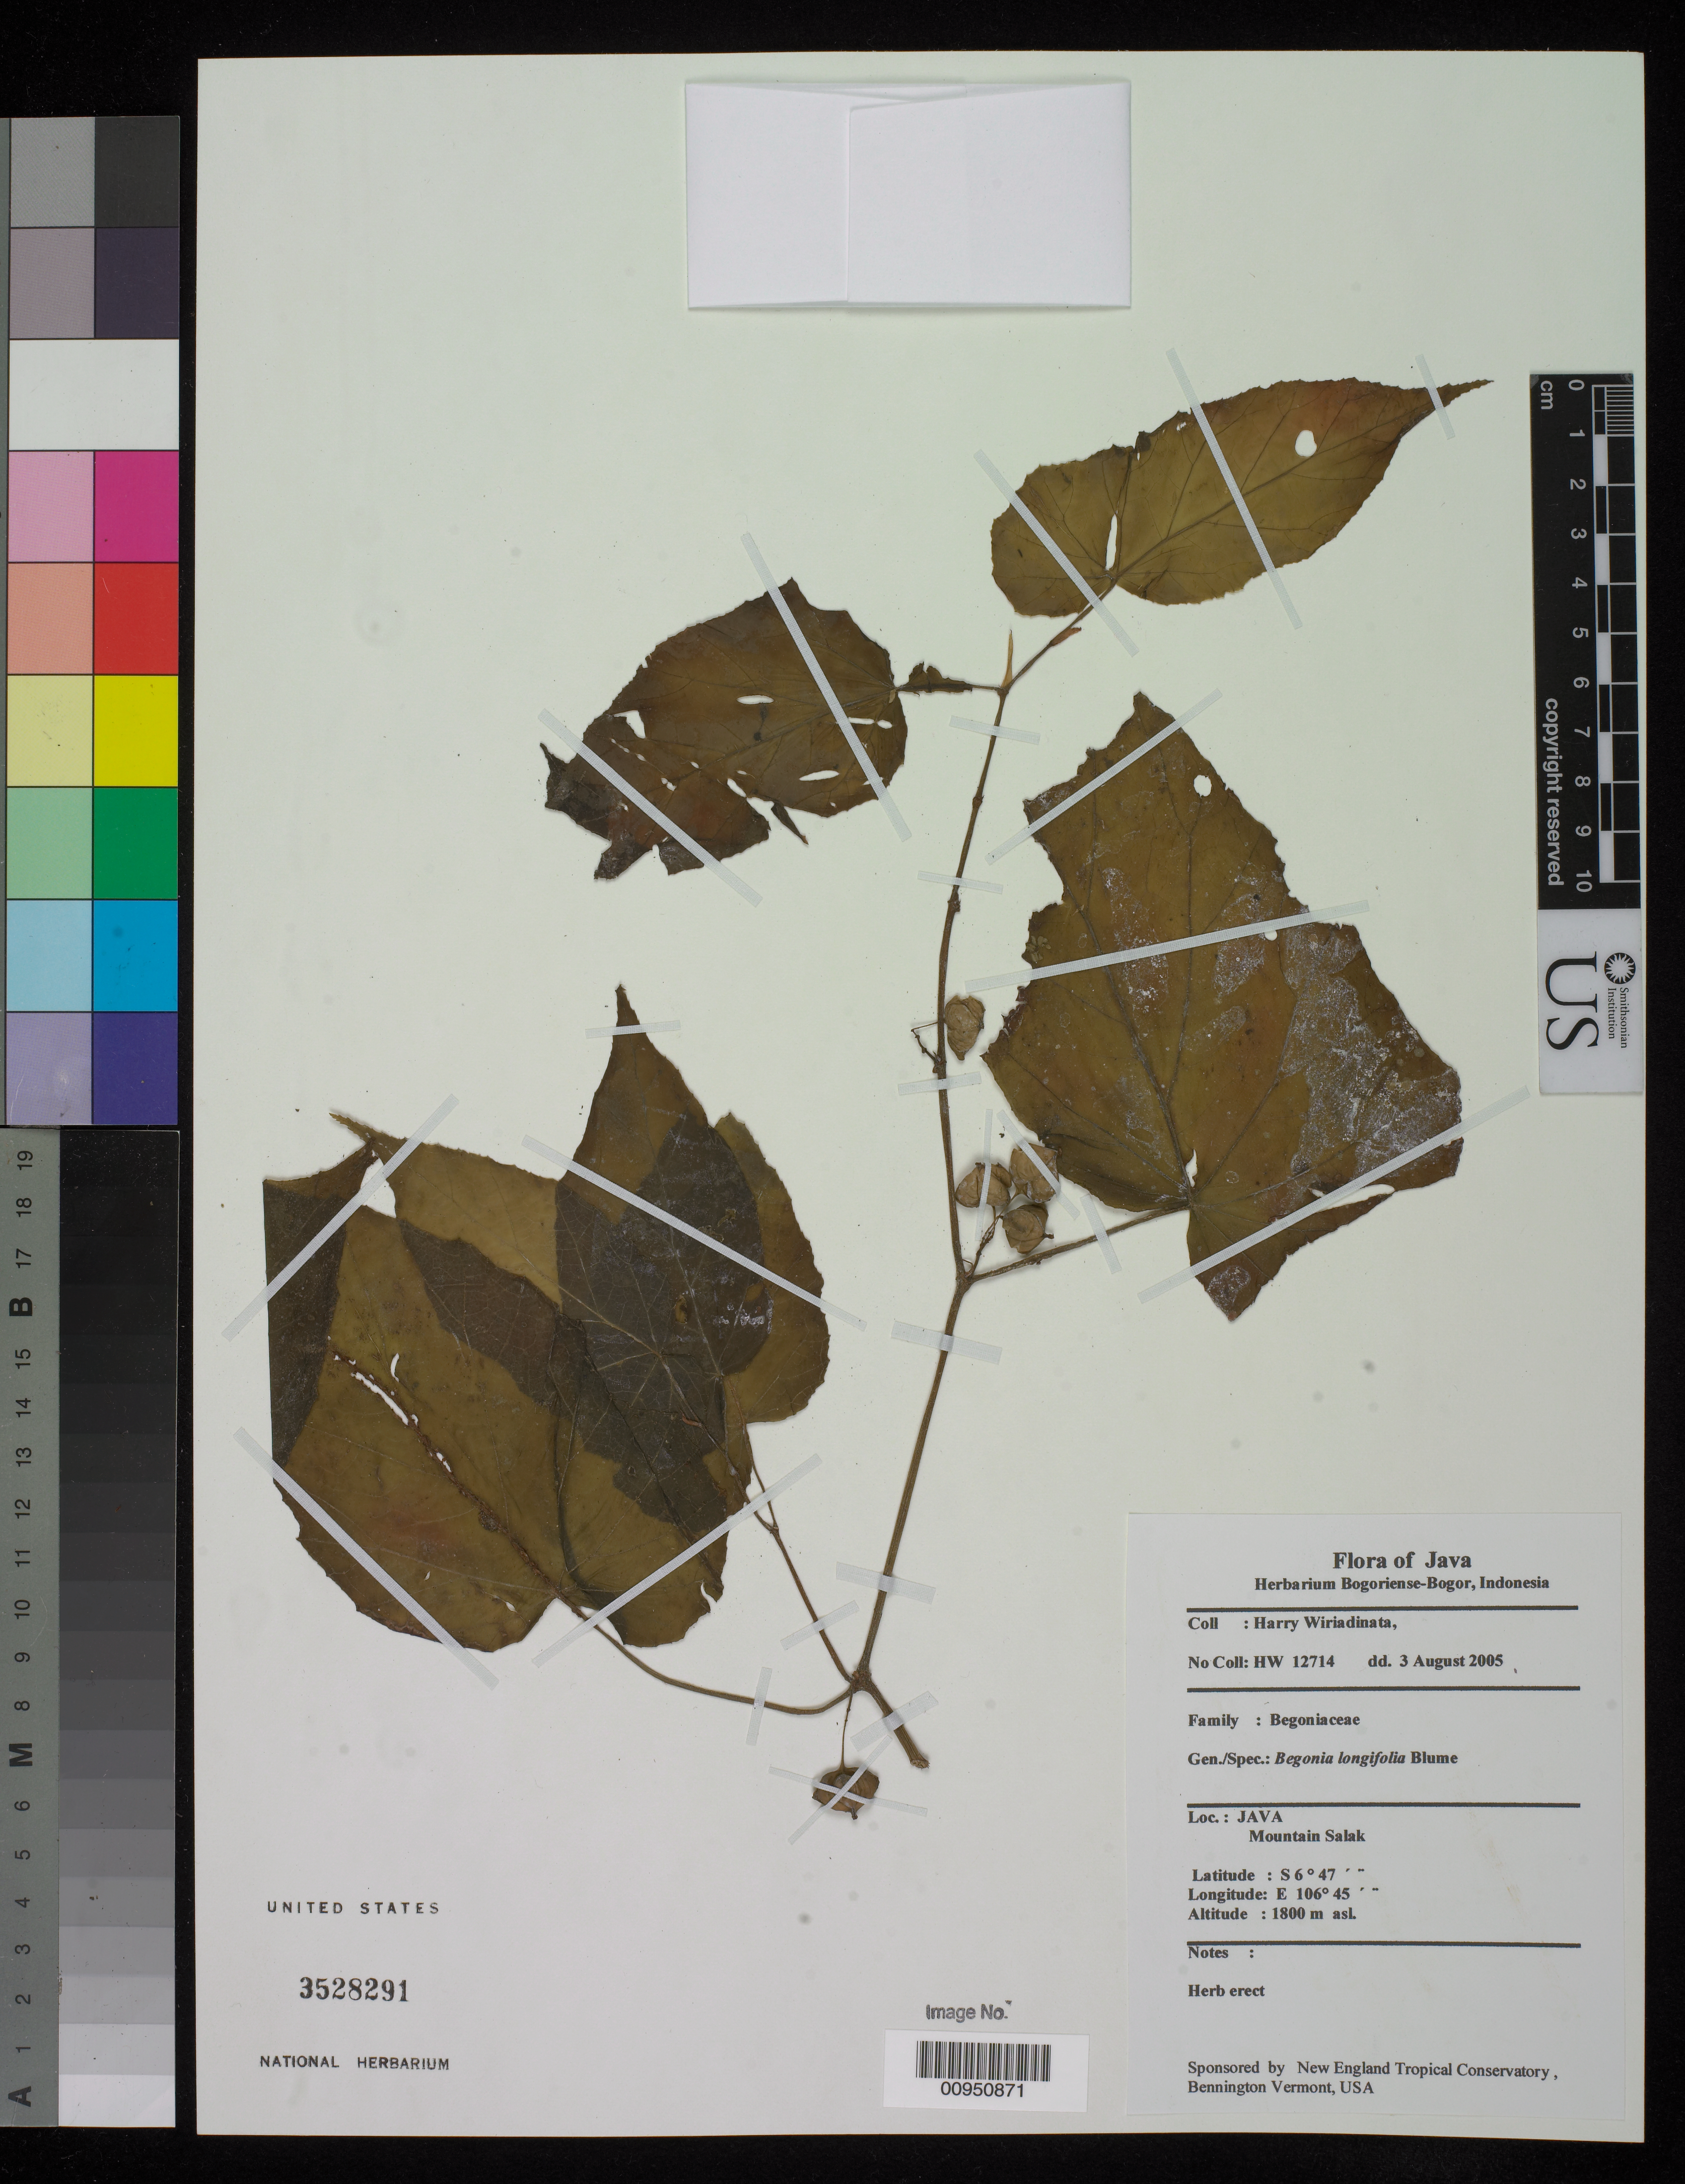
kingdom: Plantae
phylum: Tracheophyta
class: Magnoliopsida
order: Cucurbitales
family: Begoniaceae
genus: Begonia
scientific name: Begonia longifolia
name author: Blume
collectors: H. Wiriadinata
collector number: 12714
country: Indonesia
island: Java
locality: Mt. Salak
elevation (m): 1800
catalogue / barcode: US 3528291